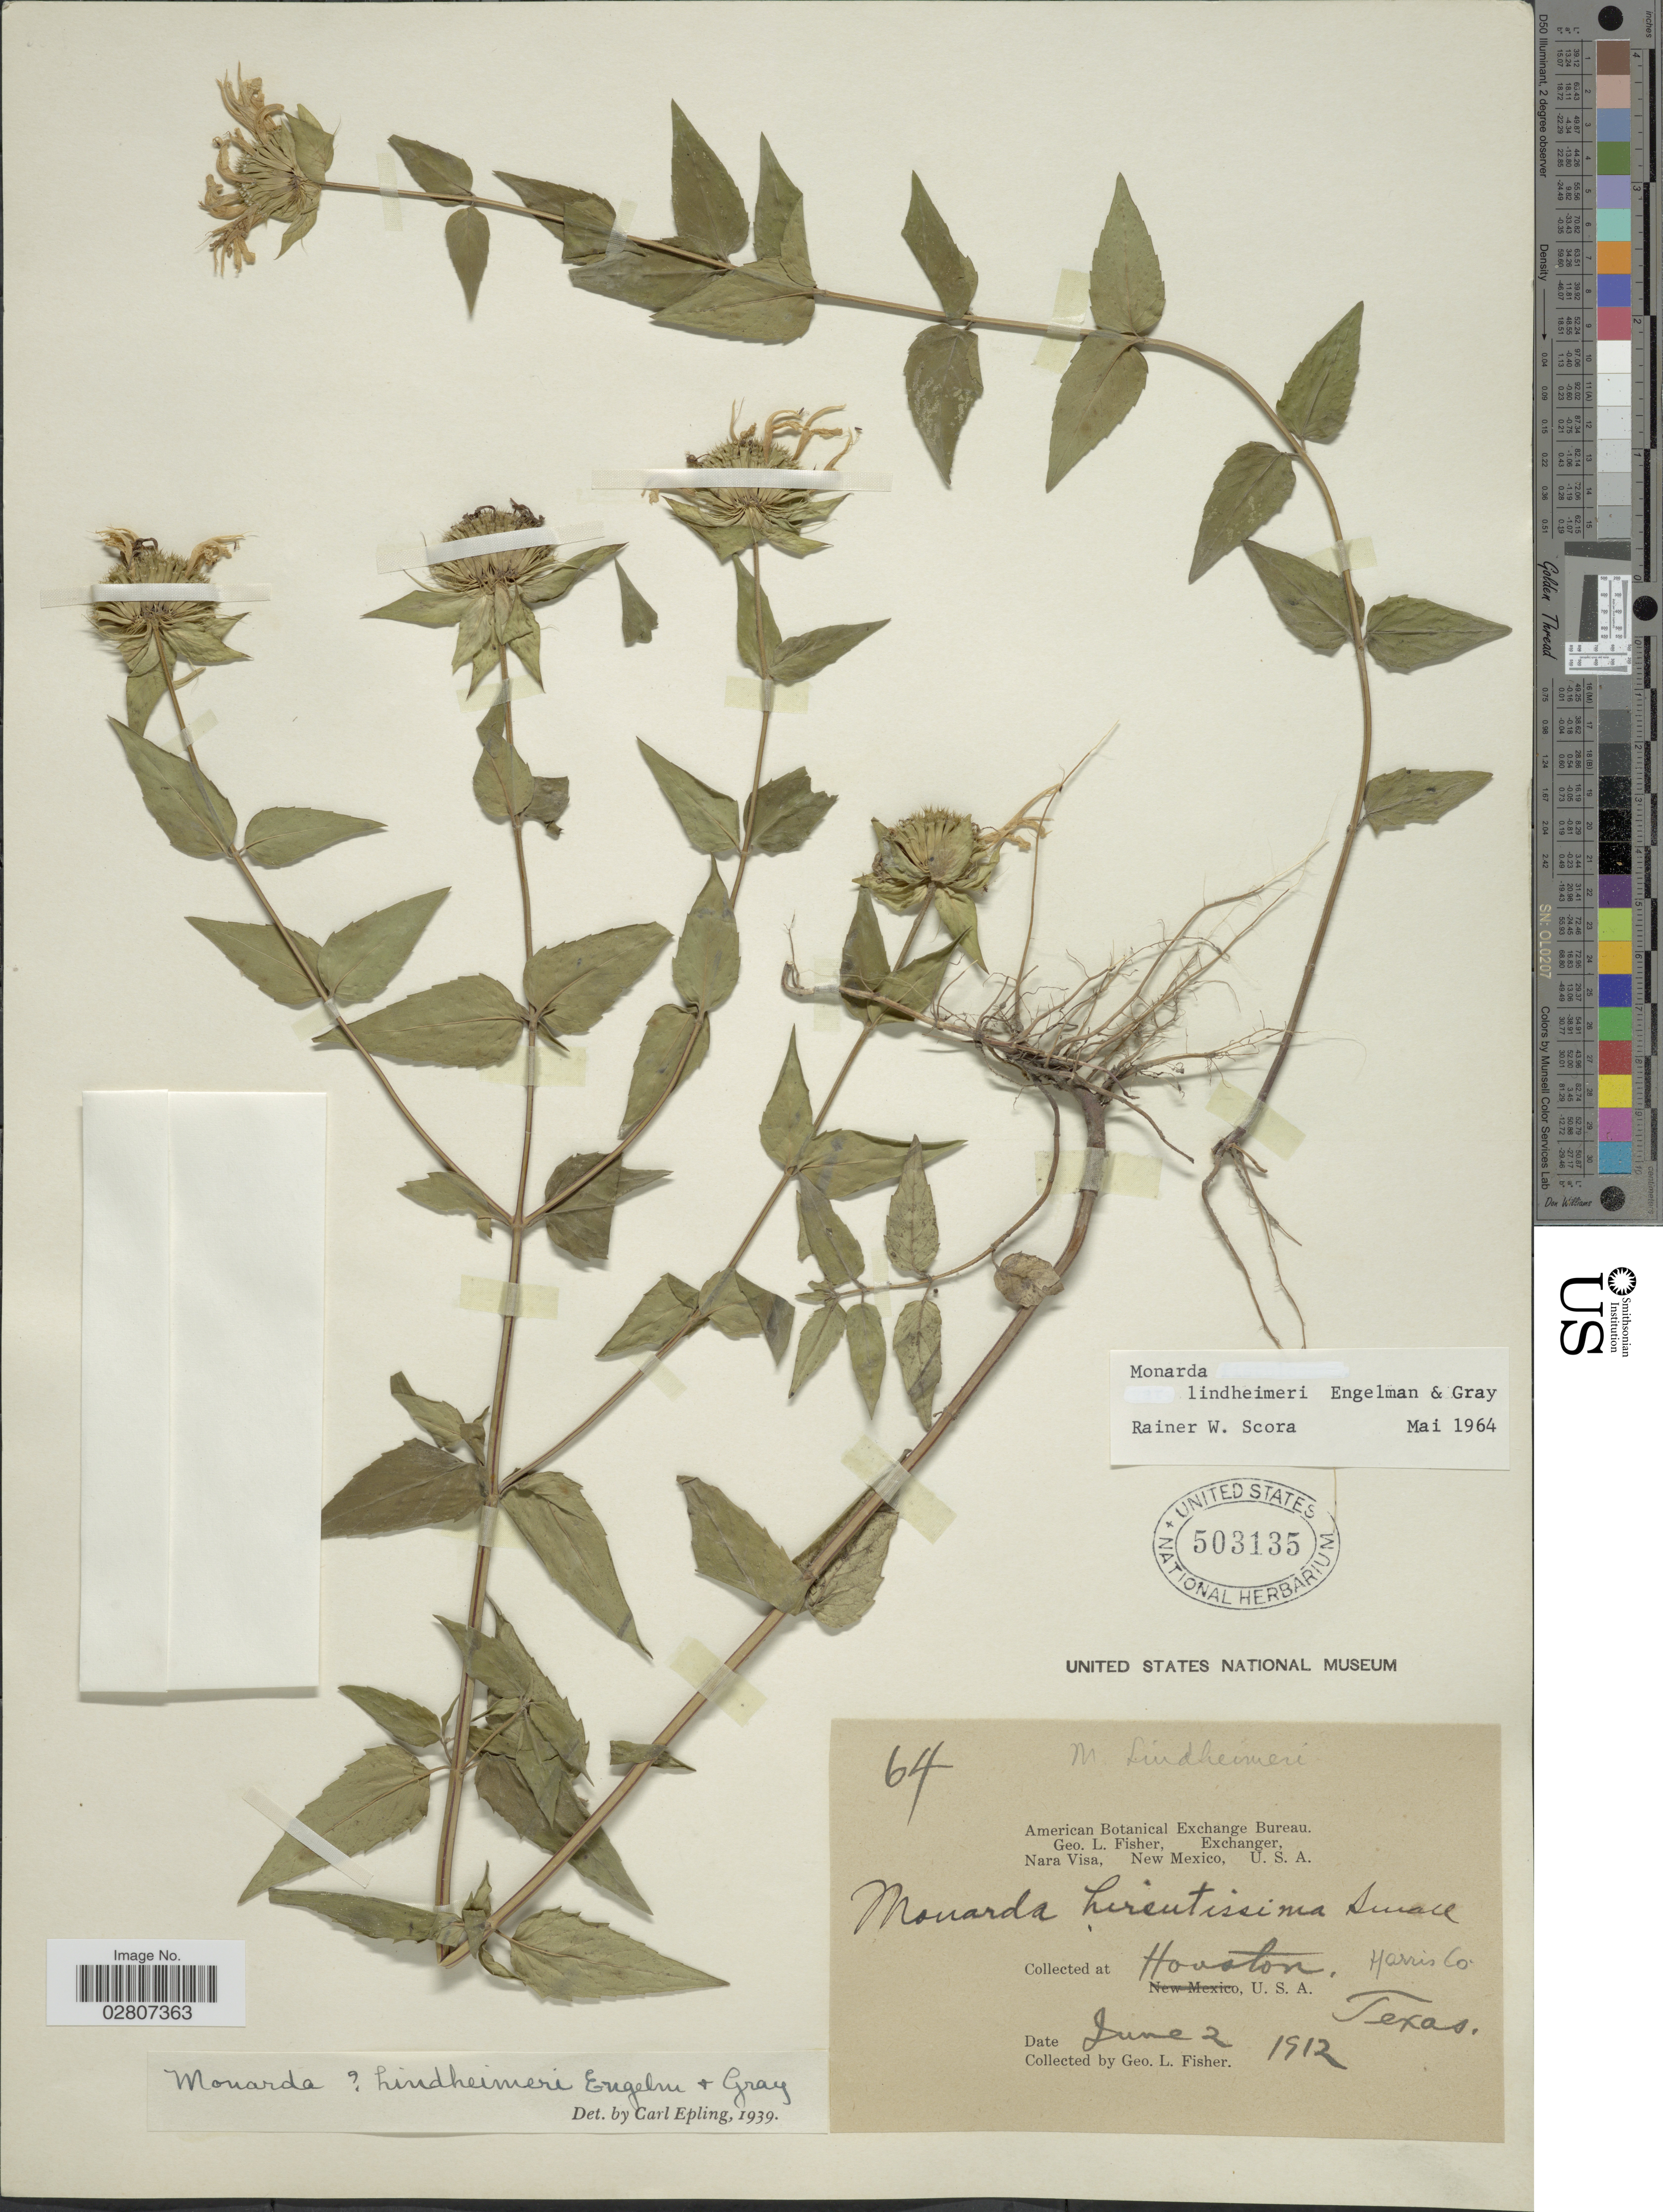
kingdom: Plantae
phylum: Tracheophyta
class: Magnoliopsida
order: Lamiales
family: Lamiaceae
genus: Monarda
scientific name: Monarda lindheimeri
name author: Engelm. & A. Gray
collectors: G. L. Fisher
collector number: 64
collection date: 1912-06-02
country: United States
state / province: Texas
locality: Houston, Harris Co.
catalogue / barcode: US 503135